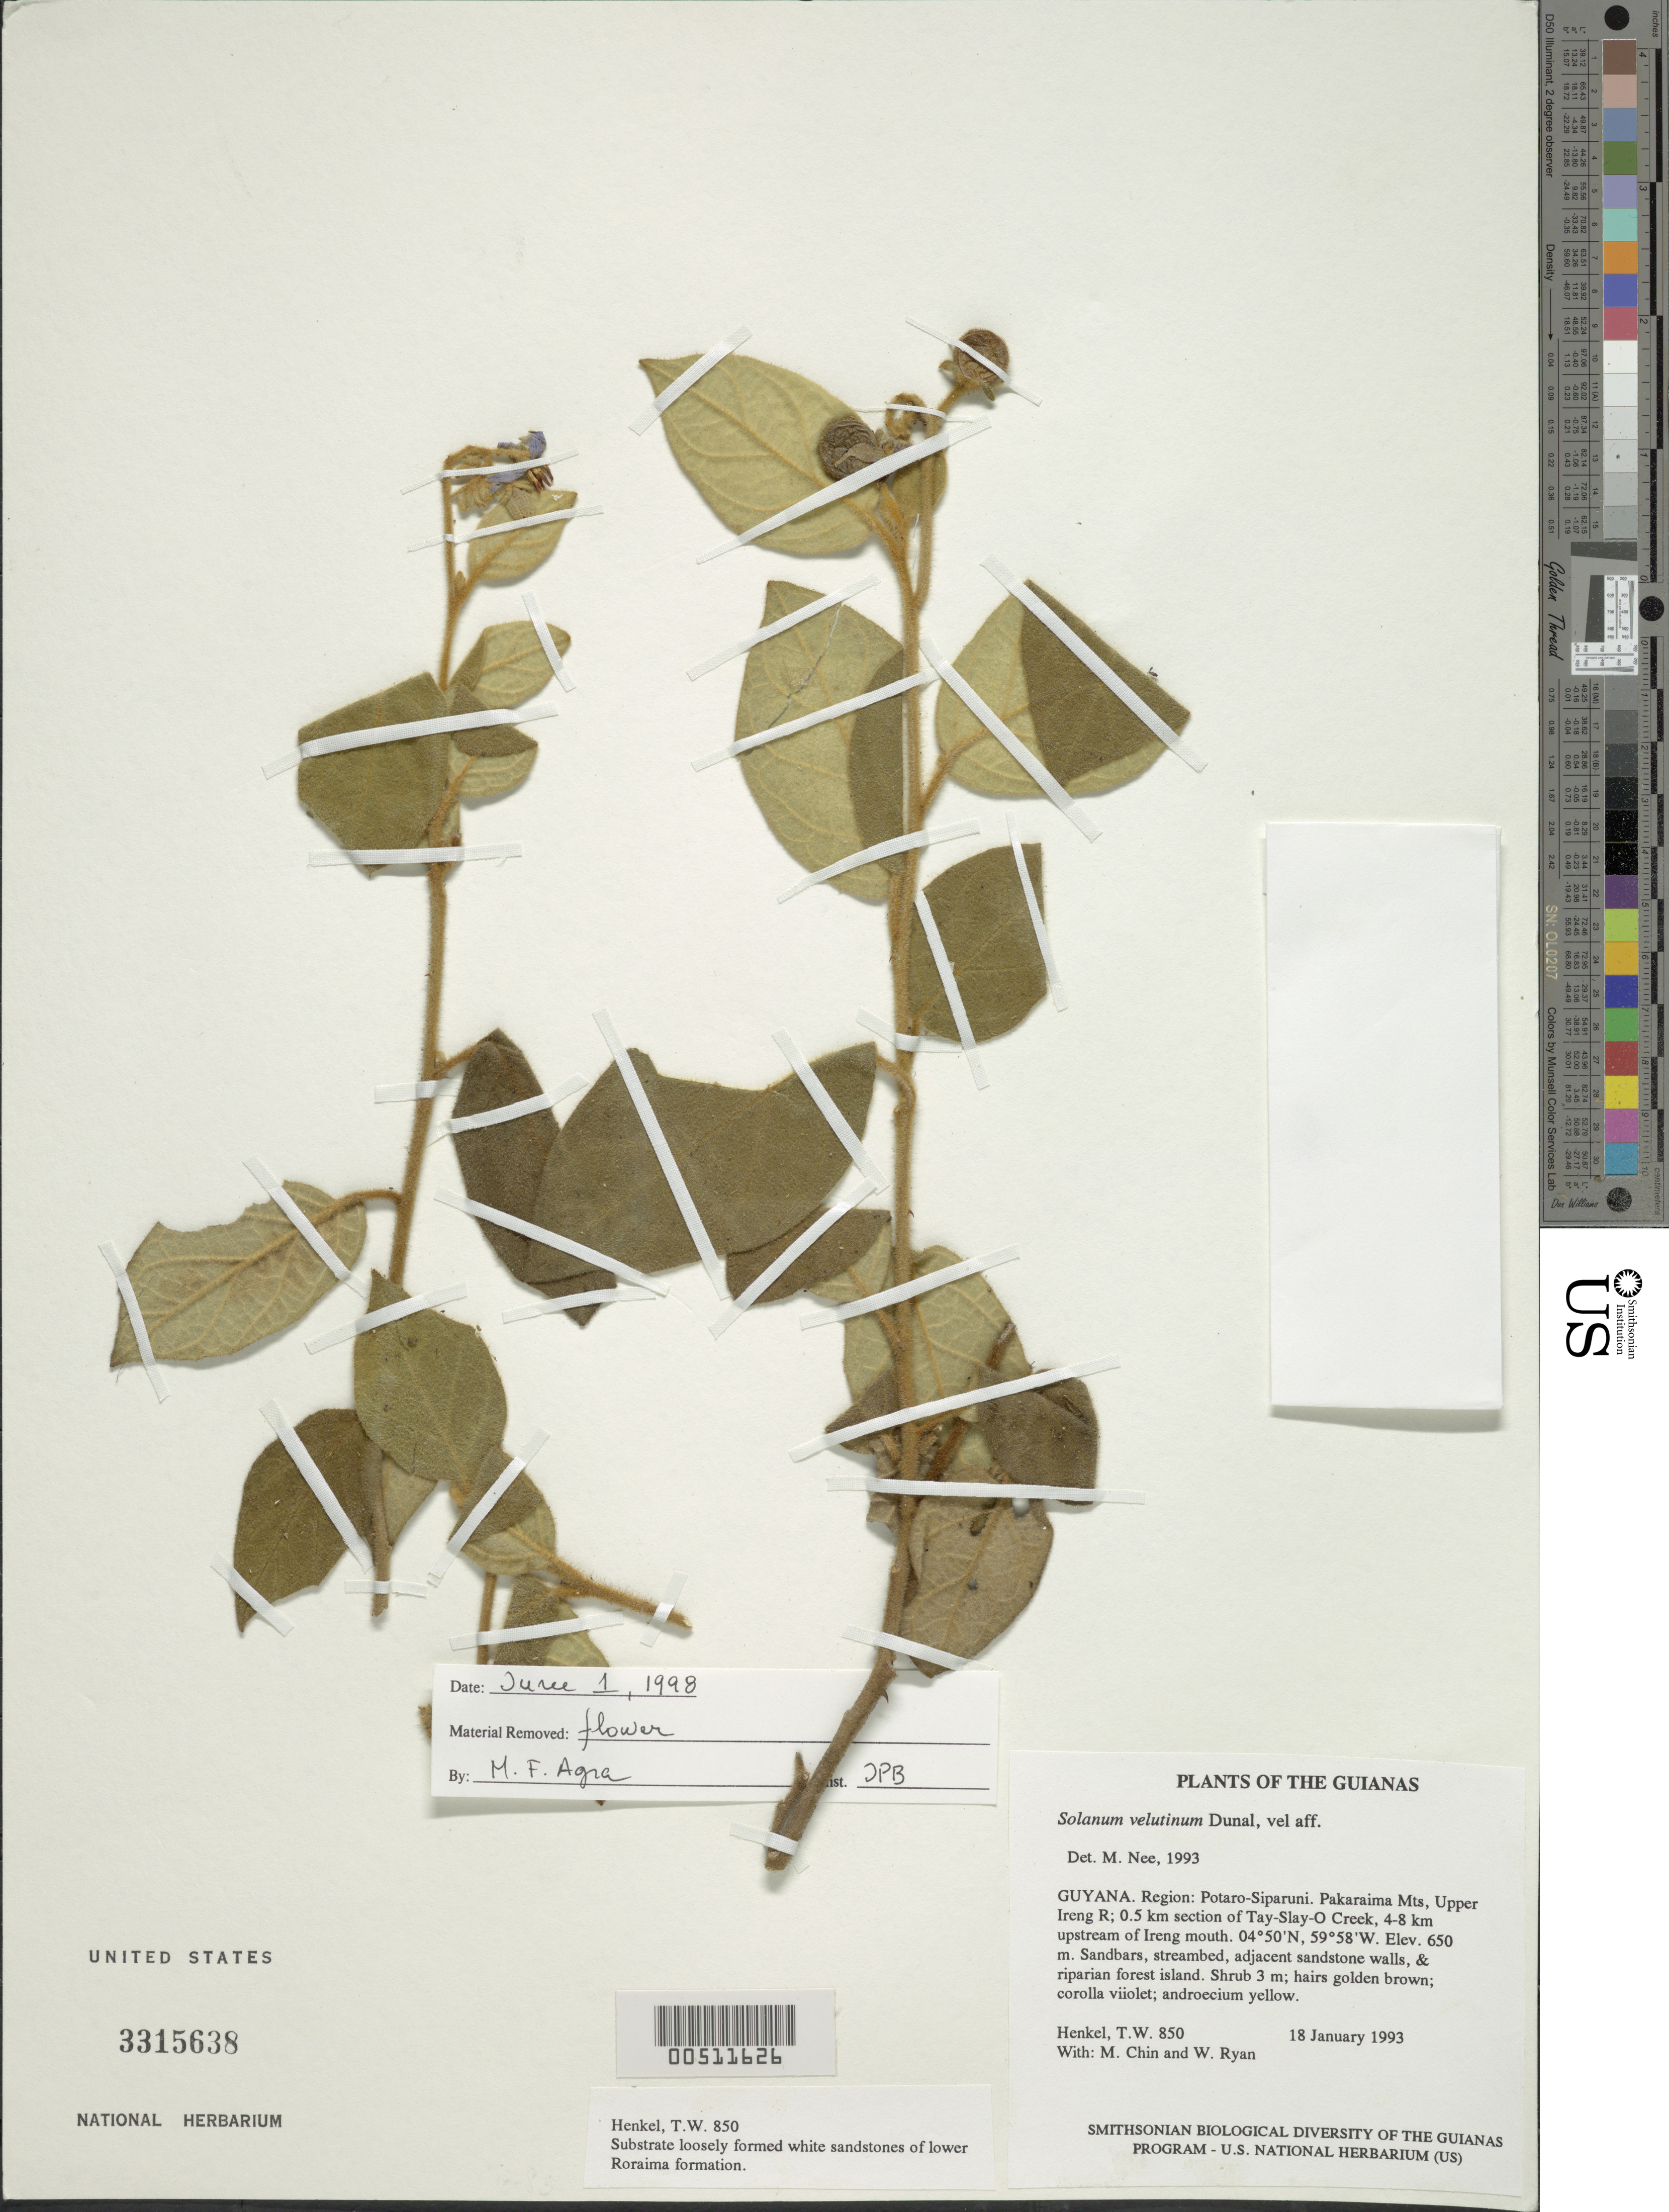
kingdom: Plantae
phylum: Tracheophyta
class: Magnoliopsida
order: Solanales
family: Solanaceae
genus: Solanum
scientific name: Solanum velutinum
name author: Dunal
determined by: Nee, Michael H.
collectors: T. Henkel, M. Chin & W. Ryan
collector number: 850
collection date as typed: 1 Jan 1993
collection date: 1993-01-01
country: Guyana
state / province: Potaro-Siparuni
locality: Pakaraima Mts, Upper Ireng R; 0.5 km section of Tay-Slay-O Creek, 4-8 km upstream of Ireng mouth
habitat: Sandbars, streambed, adjacent sandstone walls, & riparian forest island. Substrate loosely formed white sandstones of lower Roraima formation.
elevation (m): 650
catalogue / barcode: US 3315638